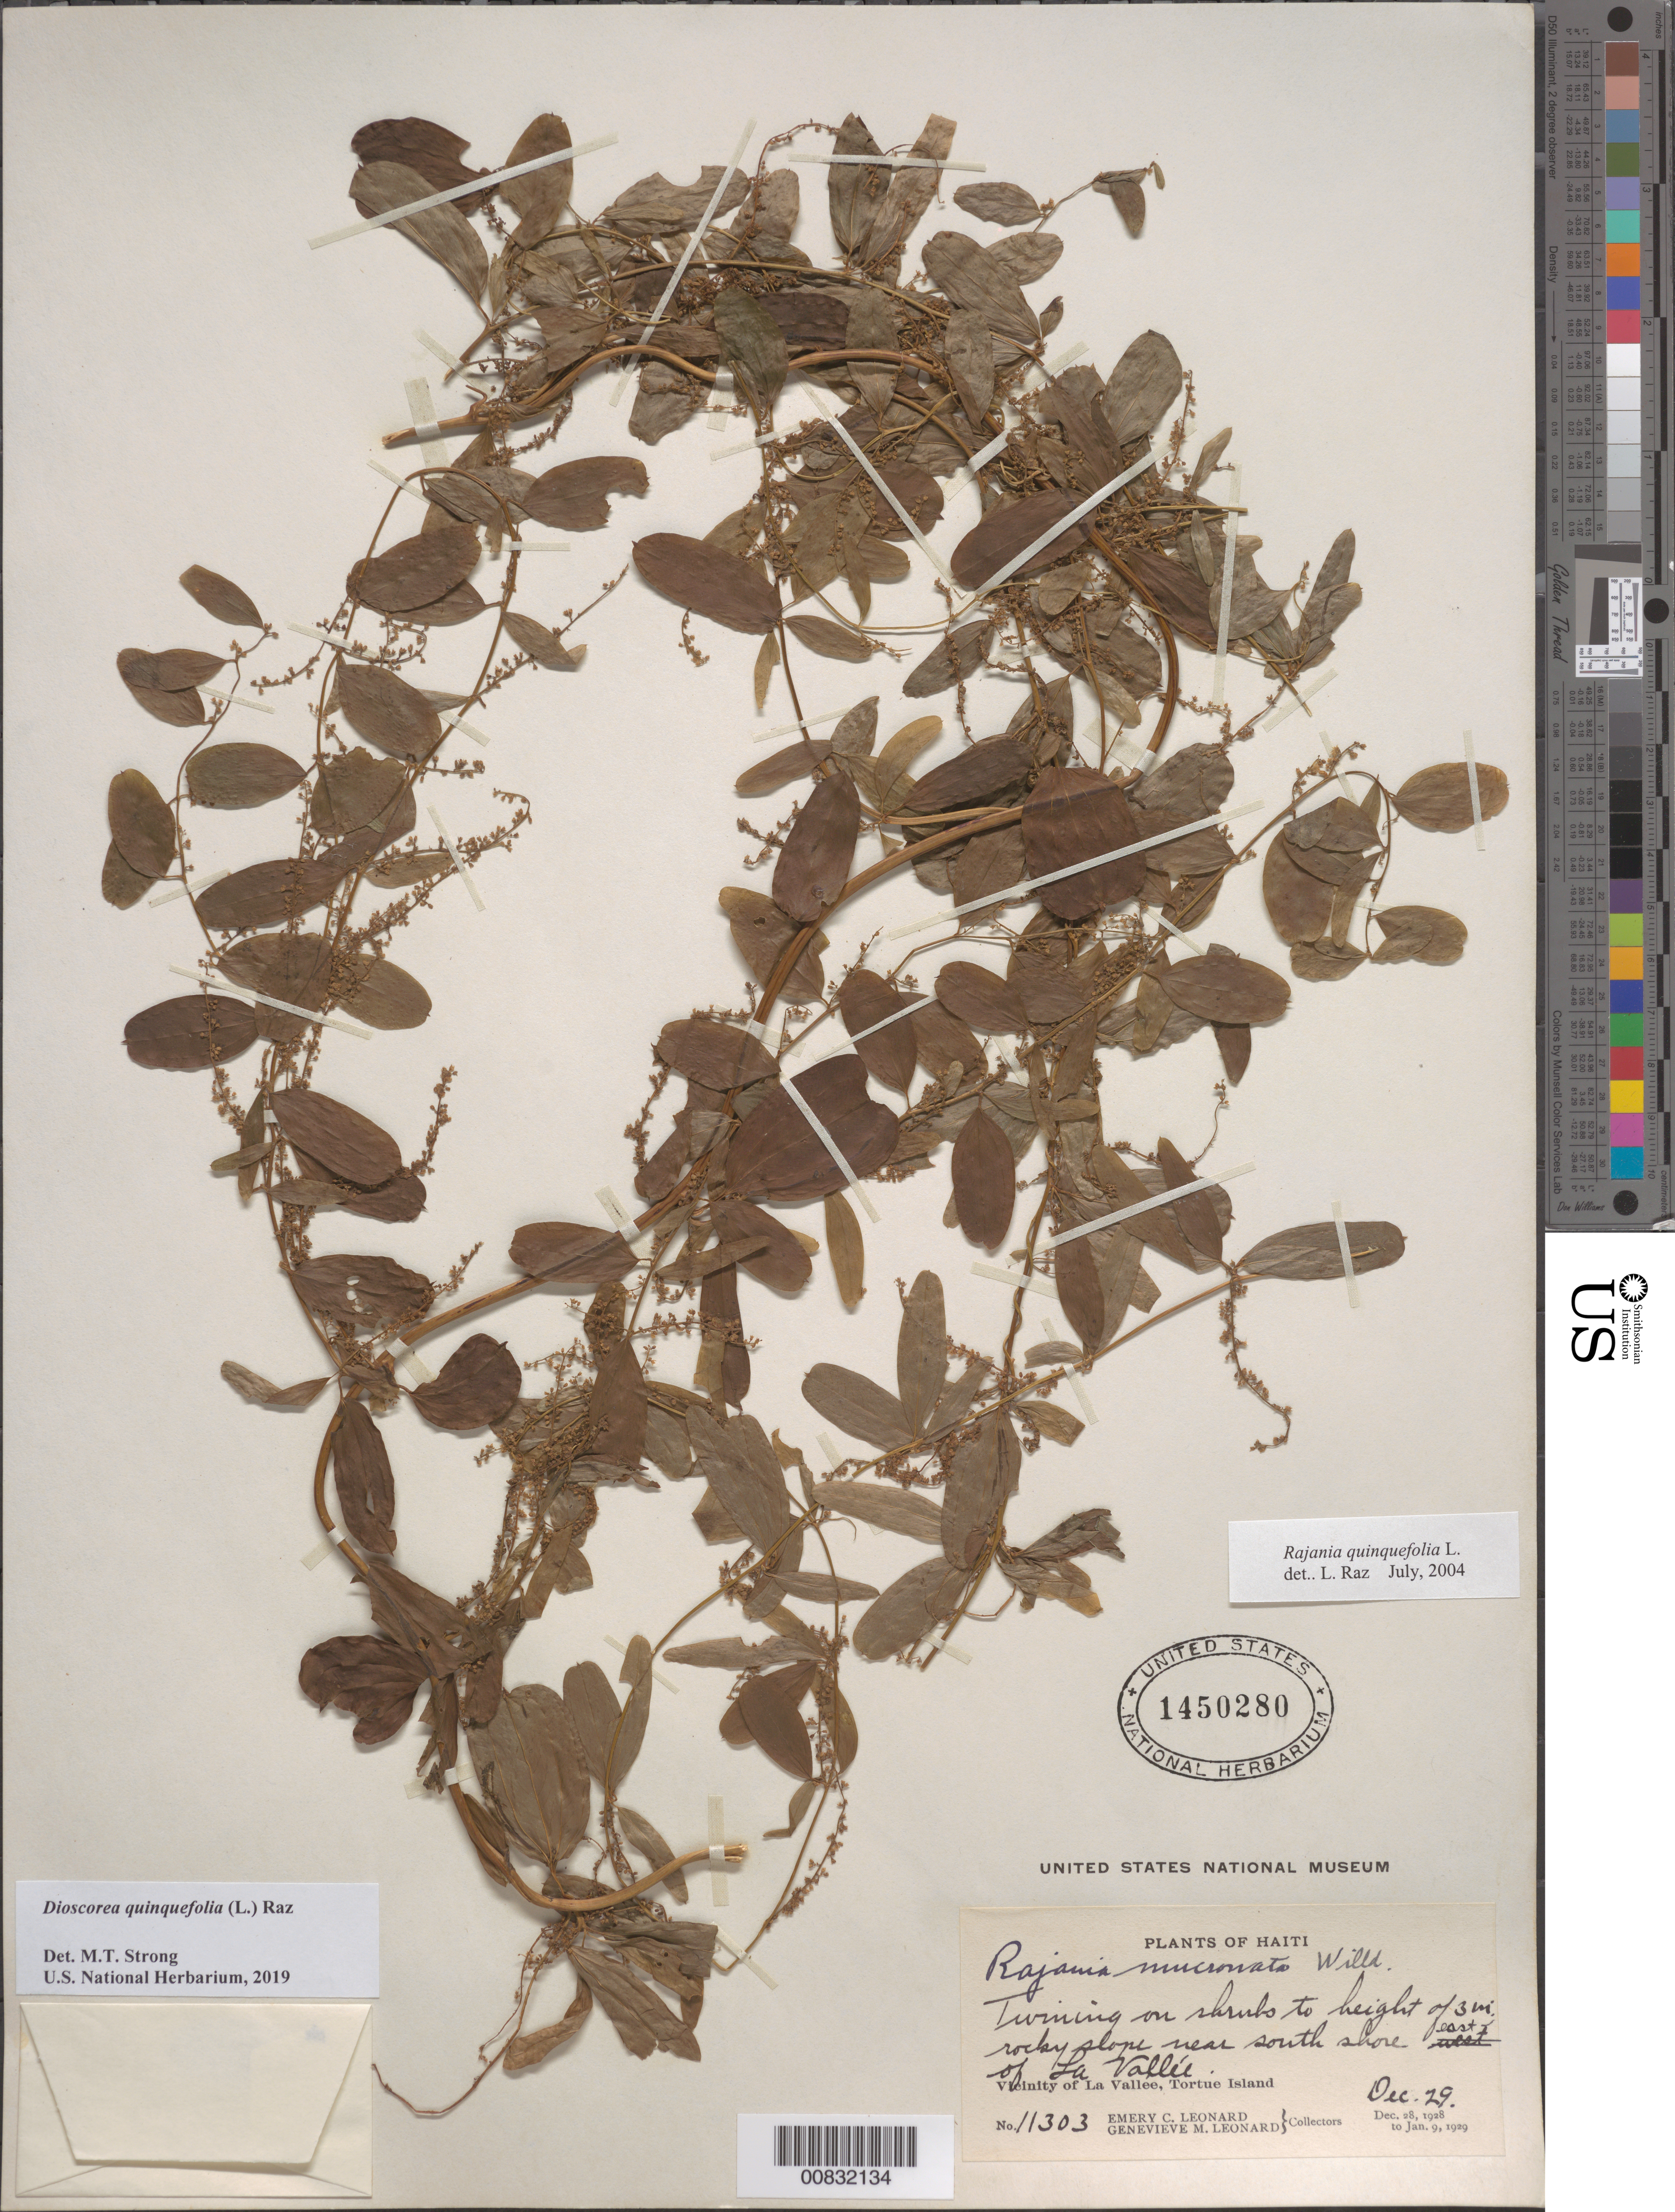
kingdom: Plantae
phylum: Tracheophyta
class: Liliopsida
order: Dioscoreales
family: Dioscoreaceae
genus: Dioscorea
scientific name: Dioscorea quinquefolia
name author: (L.) Raz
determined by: Strong, M. T., (US), Smithsonian Institution - National Museum of Natural History (UNITED STATES)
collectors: E. C. Leonard & G. M. Leonard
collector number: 11303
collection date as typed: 29 Dec 1928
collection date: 1928-12-29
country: Haiti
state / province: Nord-Óuest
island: Île de la Tortue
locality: Vicinity of La Vallée, Tortue Island. Near south shore east of la Vallée.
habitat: Twining on shrubs to height of 3 m. Rocky slope.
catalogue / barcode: US 1450280